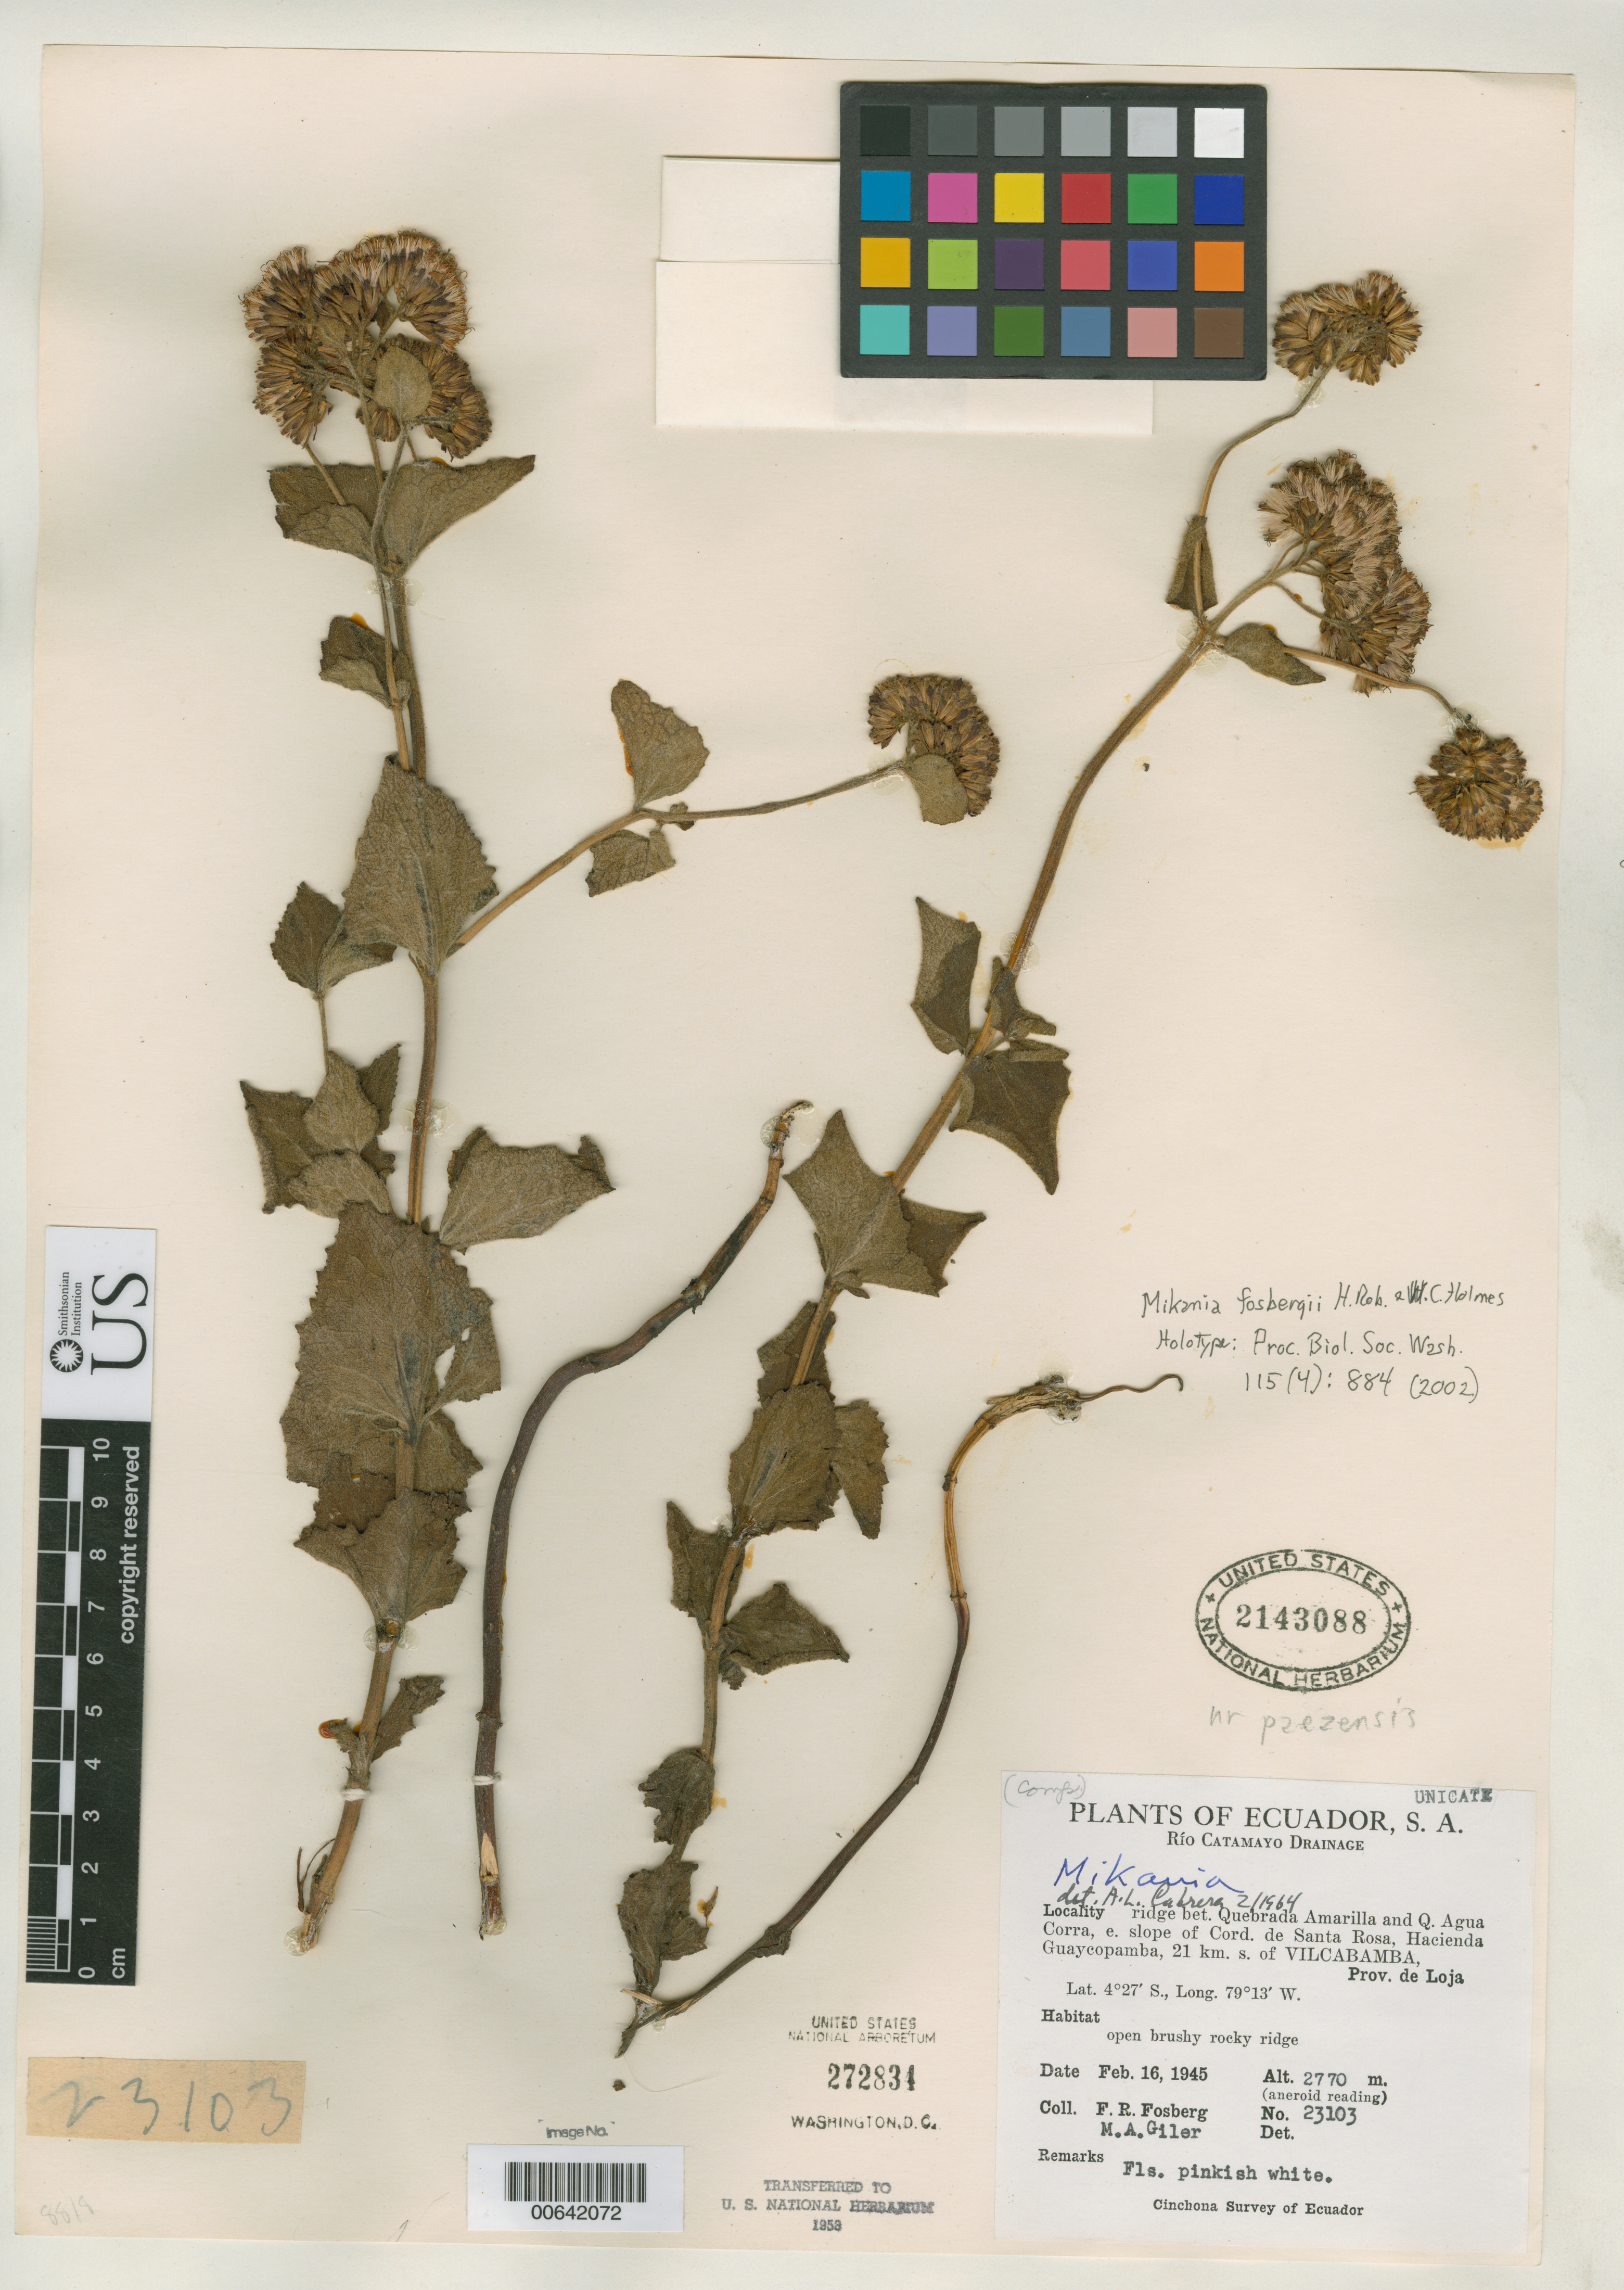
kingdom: Plantae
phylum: Tracheophyta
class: Magnoliopsida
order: Asterales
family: Asteraceae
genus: Mikania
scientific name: Mikania fosbergii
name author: H. Rob. & W.C. Holmes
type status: Holotype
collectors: F. R. Fosberg & M. Giler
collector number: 23103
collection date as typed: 16 Feb 1945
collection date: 1945-02-16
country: Ecuador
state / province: Loja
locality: Ridge bet. Quebrada Amarilla and Q. Agua Corra, E slope of Cord. de Santa Rosa, Hacienda GuaycoPampa, 21 km S of Vilcabamba.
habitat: Open brushy rocky ridge.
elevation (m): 2770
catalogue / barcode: US 2143088